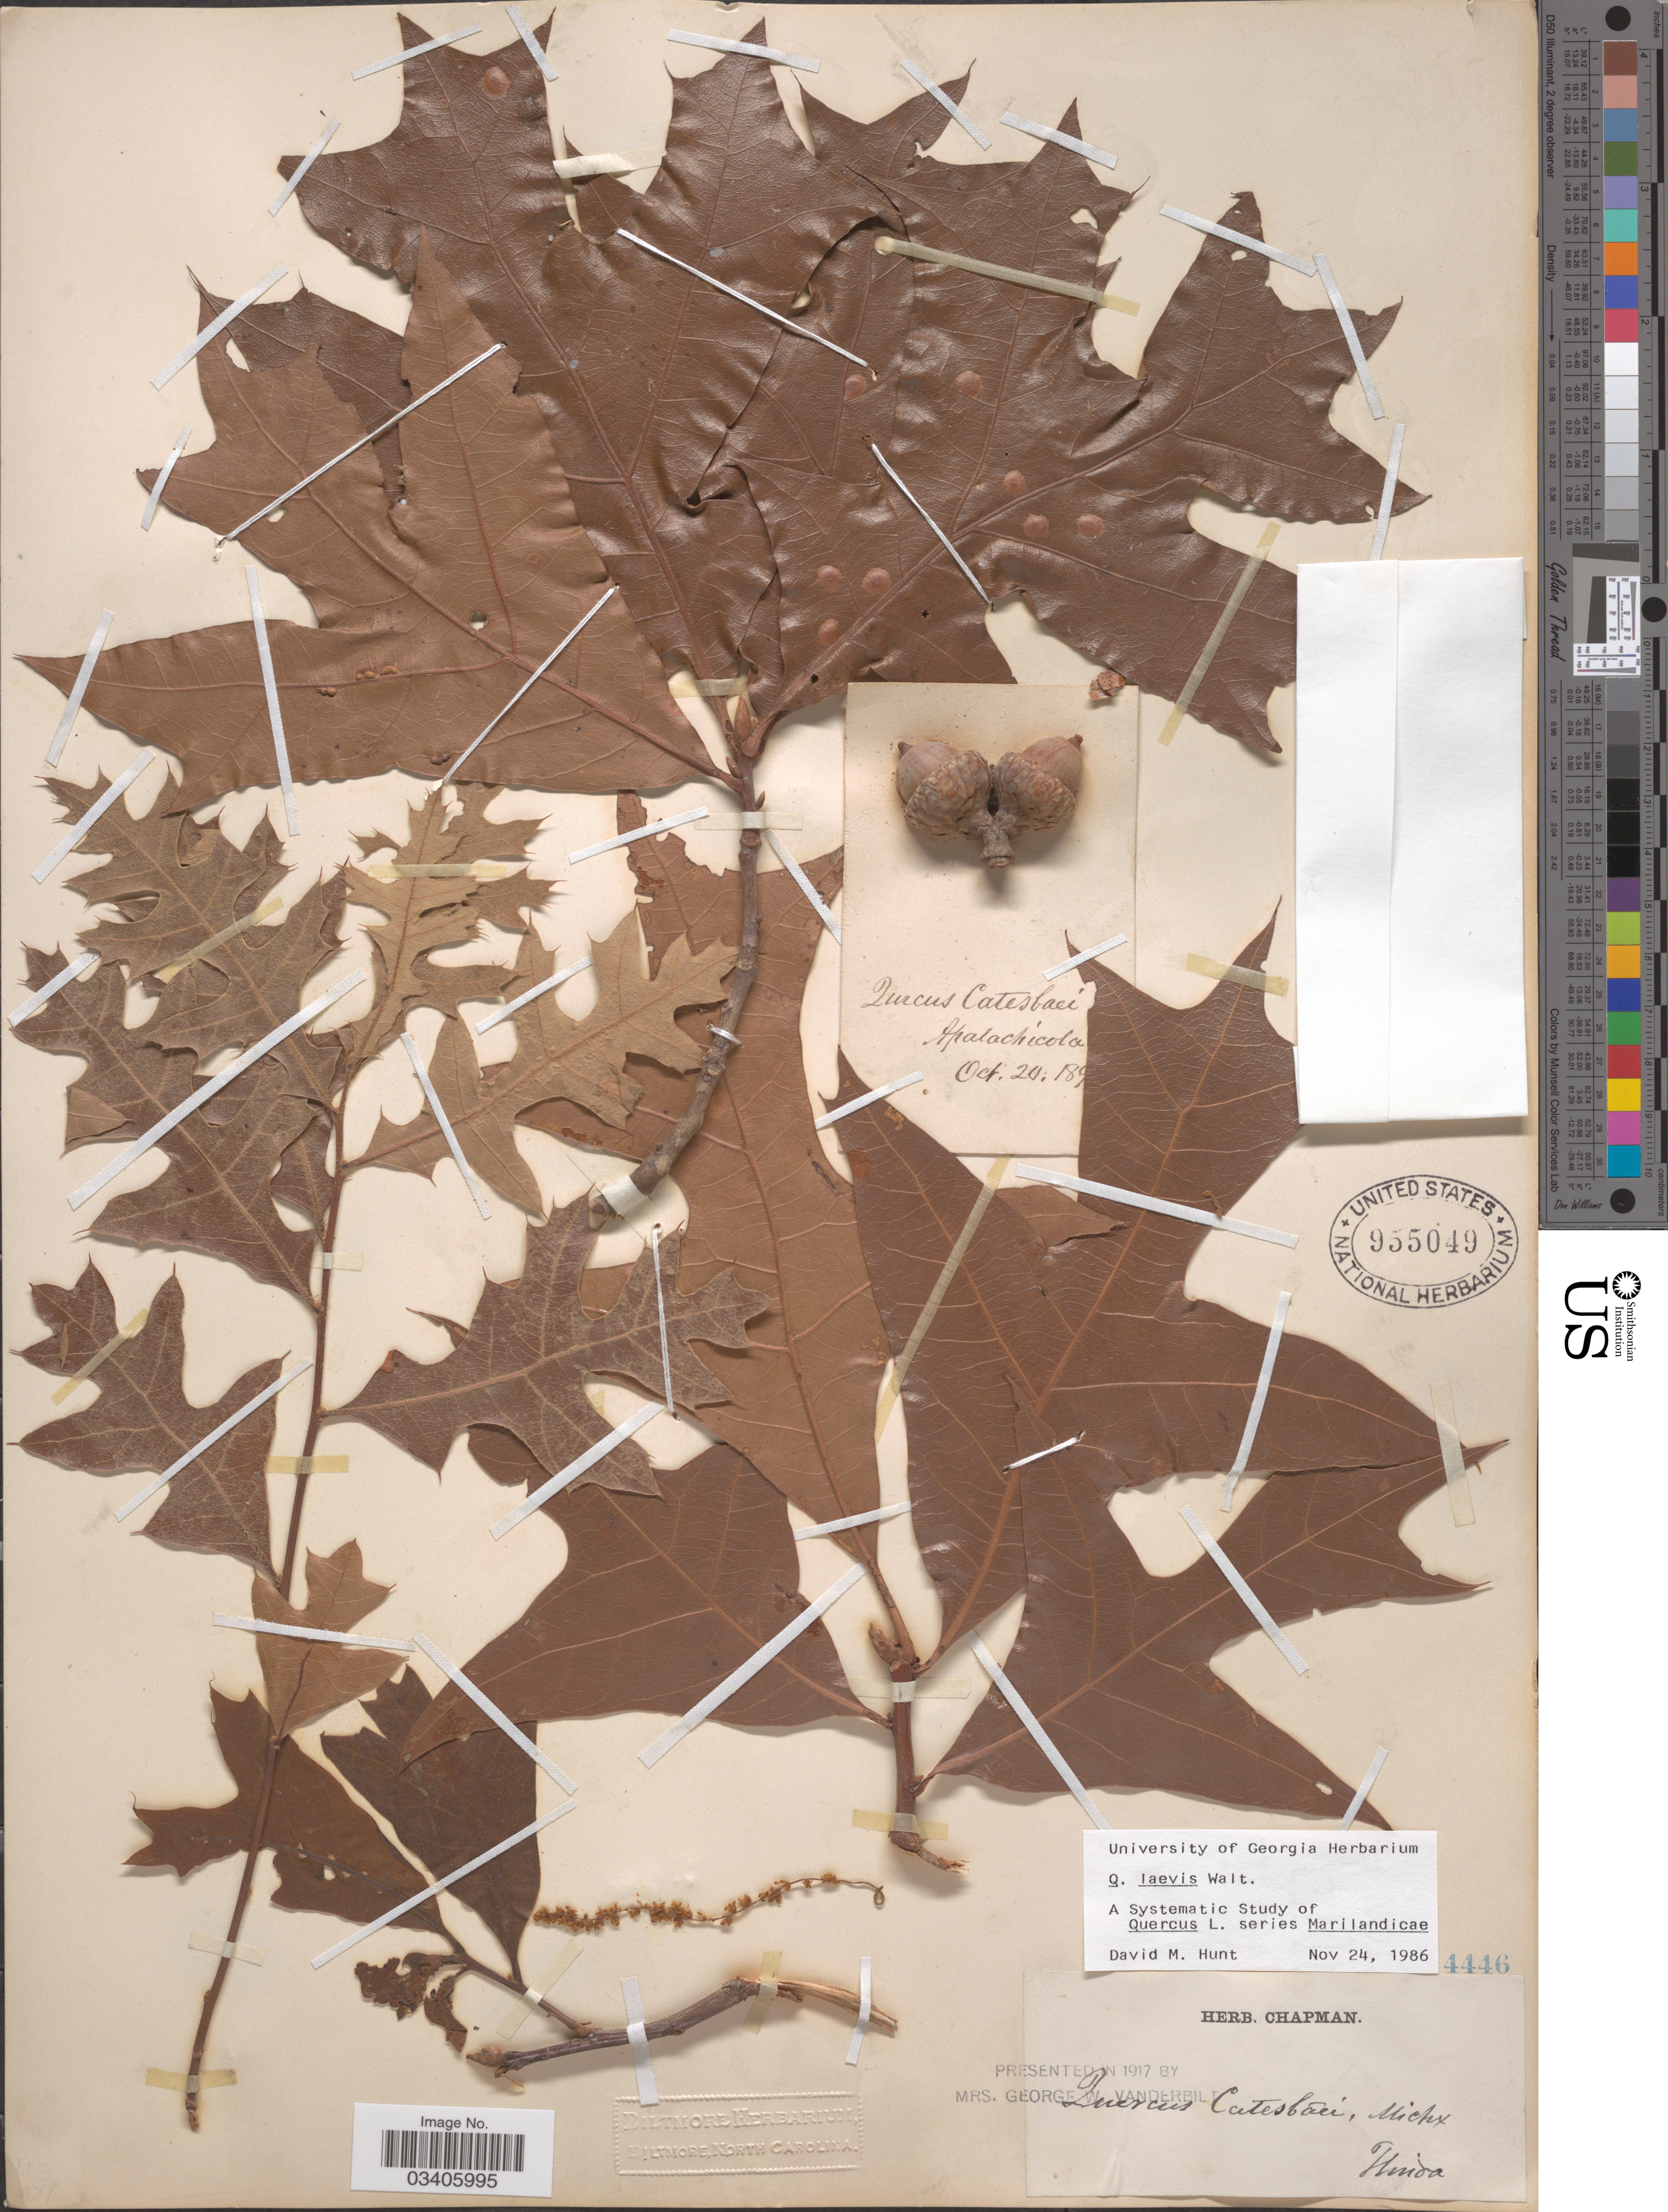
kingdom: Plantae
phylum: Tracheophyta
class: Magnoliopsida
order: Fagales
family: Fagaceae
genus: Quercus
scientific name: Quercus laevis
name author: Walter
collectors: ex herb. Chapman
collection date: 1899-10-20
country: United States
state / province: Florida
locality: Apalachicola.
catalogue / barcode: US 955049